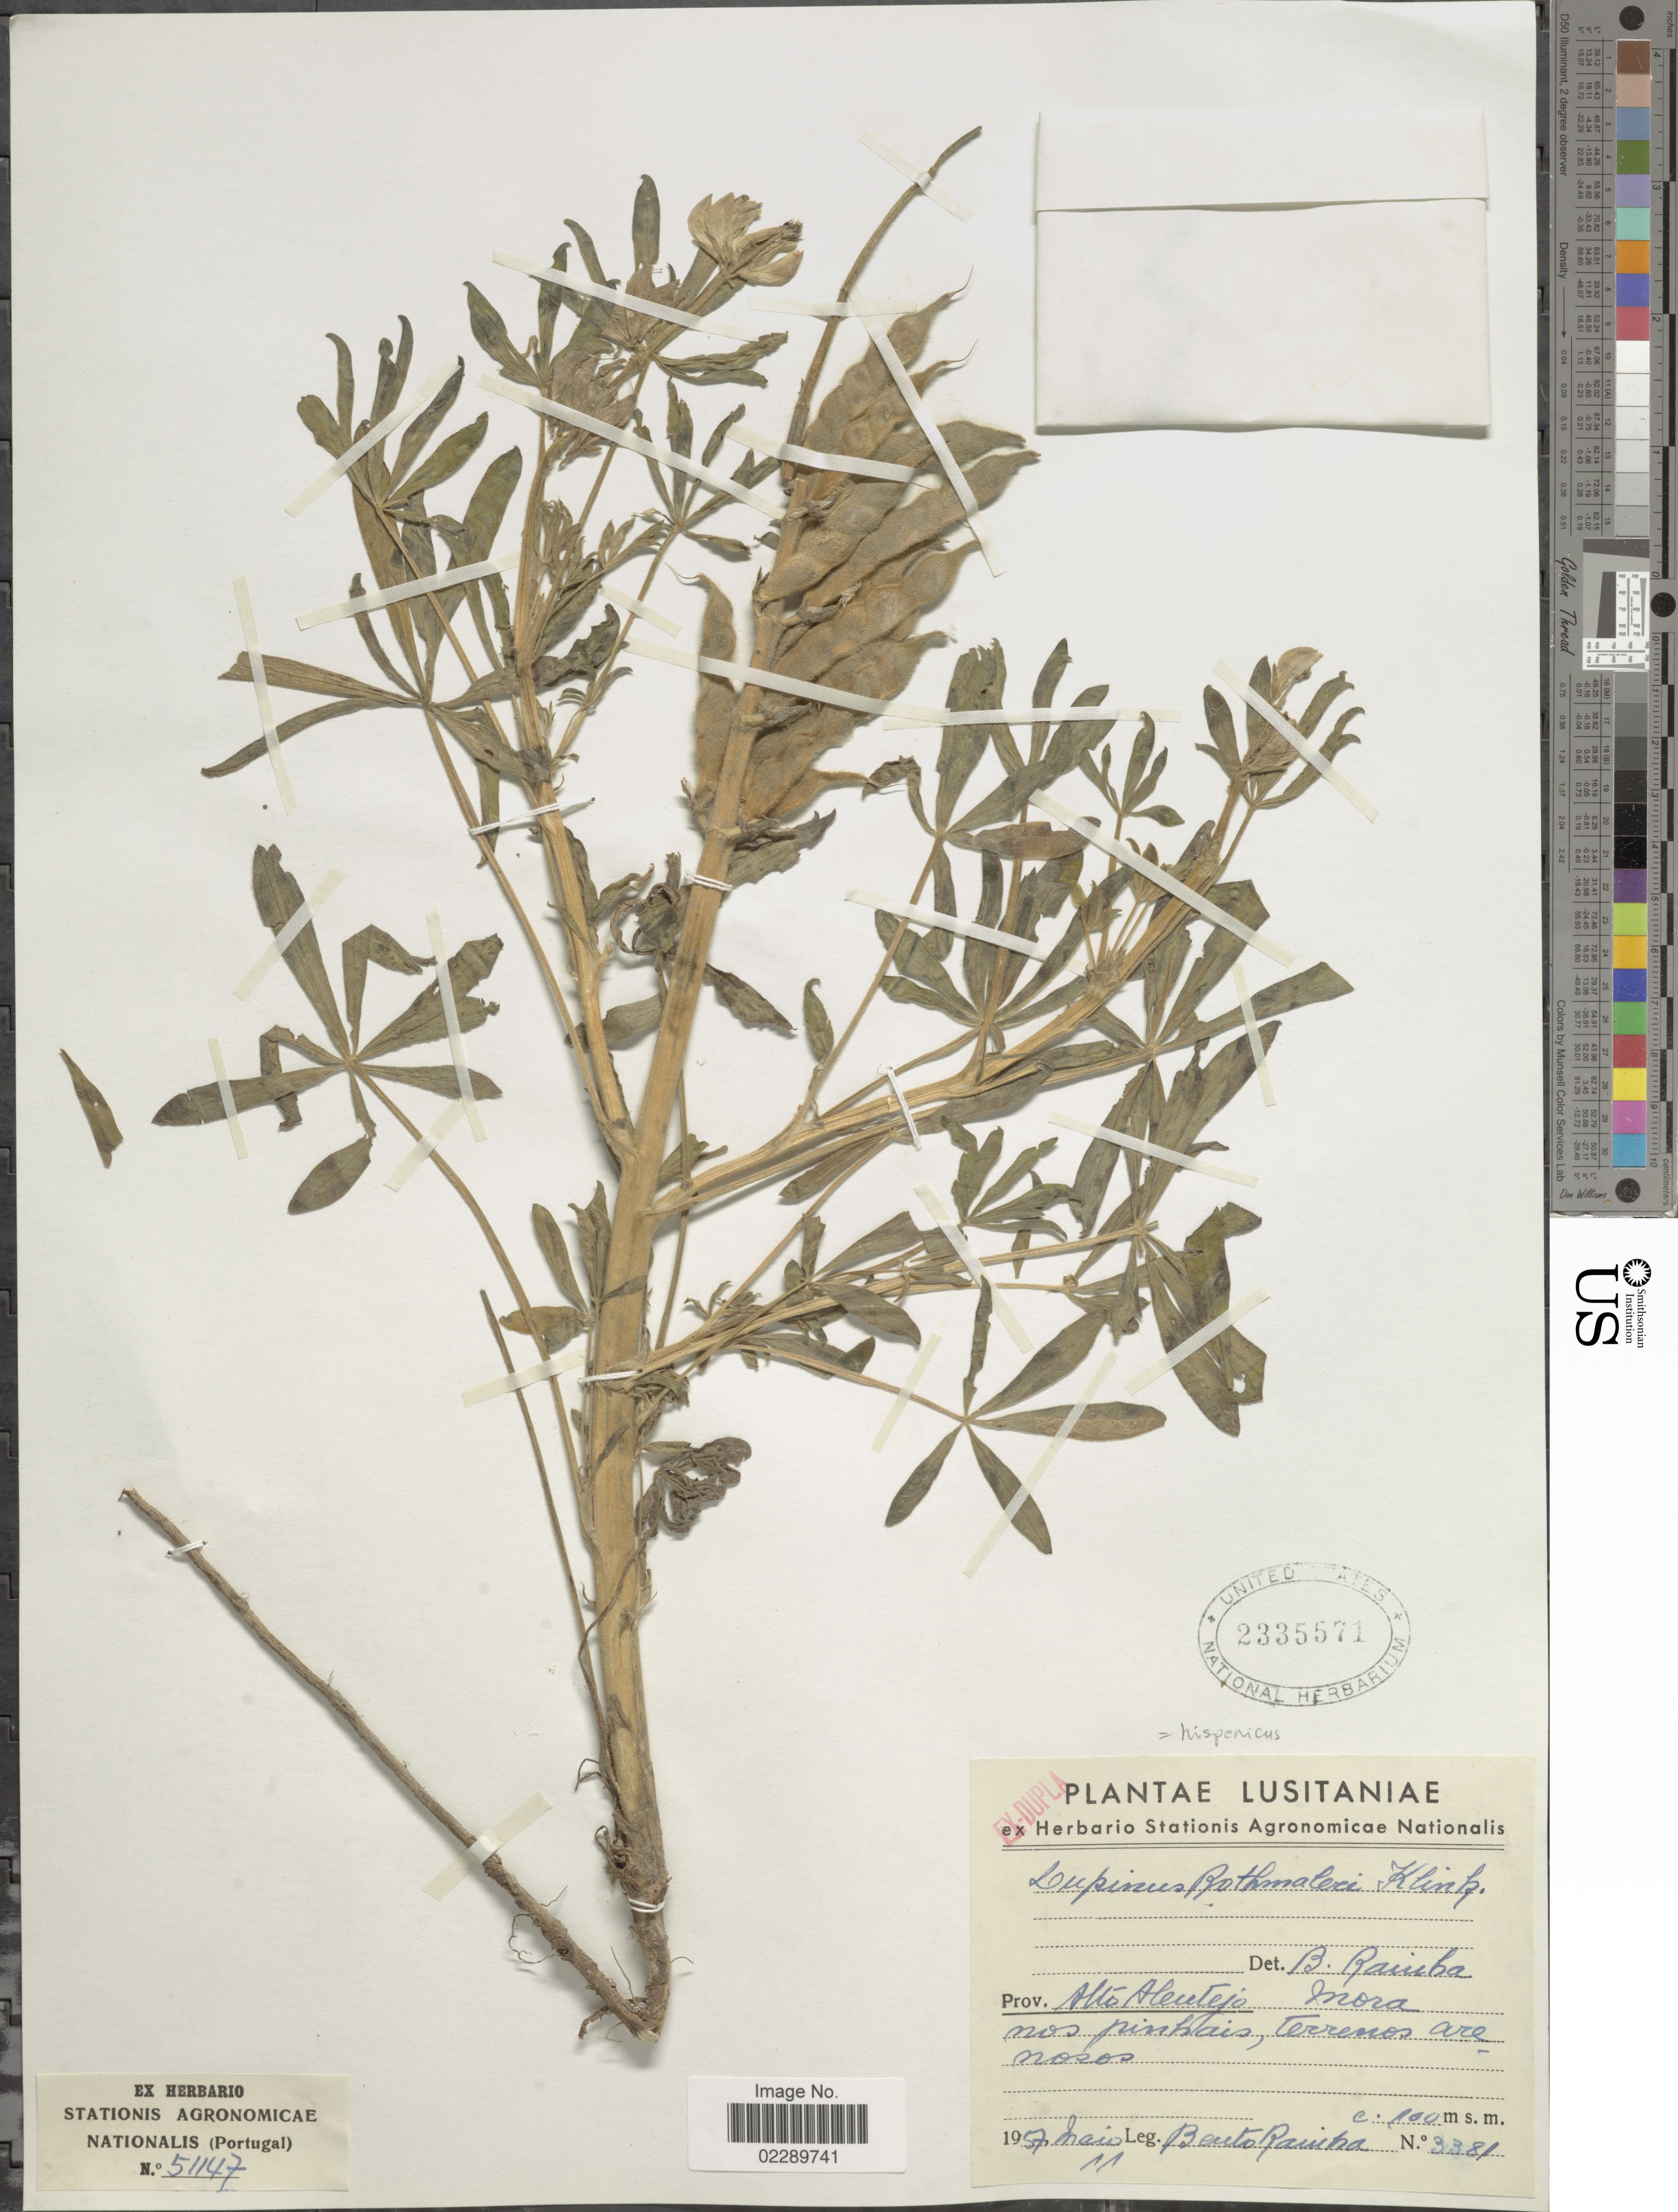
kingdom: Plantae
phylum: Tracheophyta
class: Magnoliopsida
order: Fabales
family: Fabaceae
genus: Lupinus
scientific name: Lupinus hispanicus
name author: Boiss. & Reut.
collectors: B. Rainha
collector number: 3381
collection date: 1957-05-11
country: Portugal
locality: Lusitaniae. Prov. Alto Aleutejo, Mora nos pinhais, terrenos arenosos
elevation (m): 100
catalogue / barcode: US 2335571